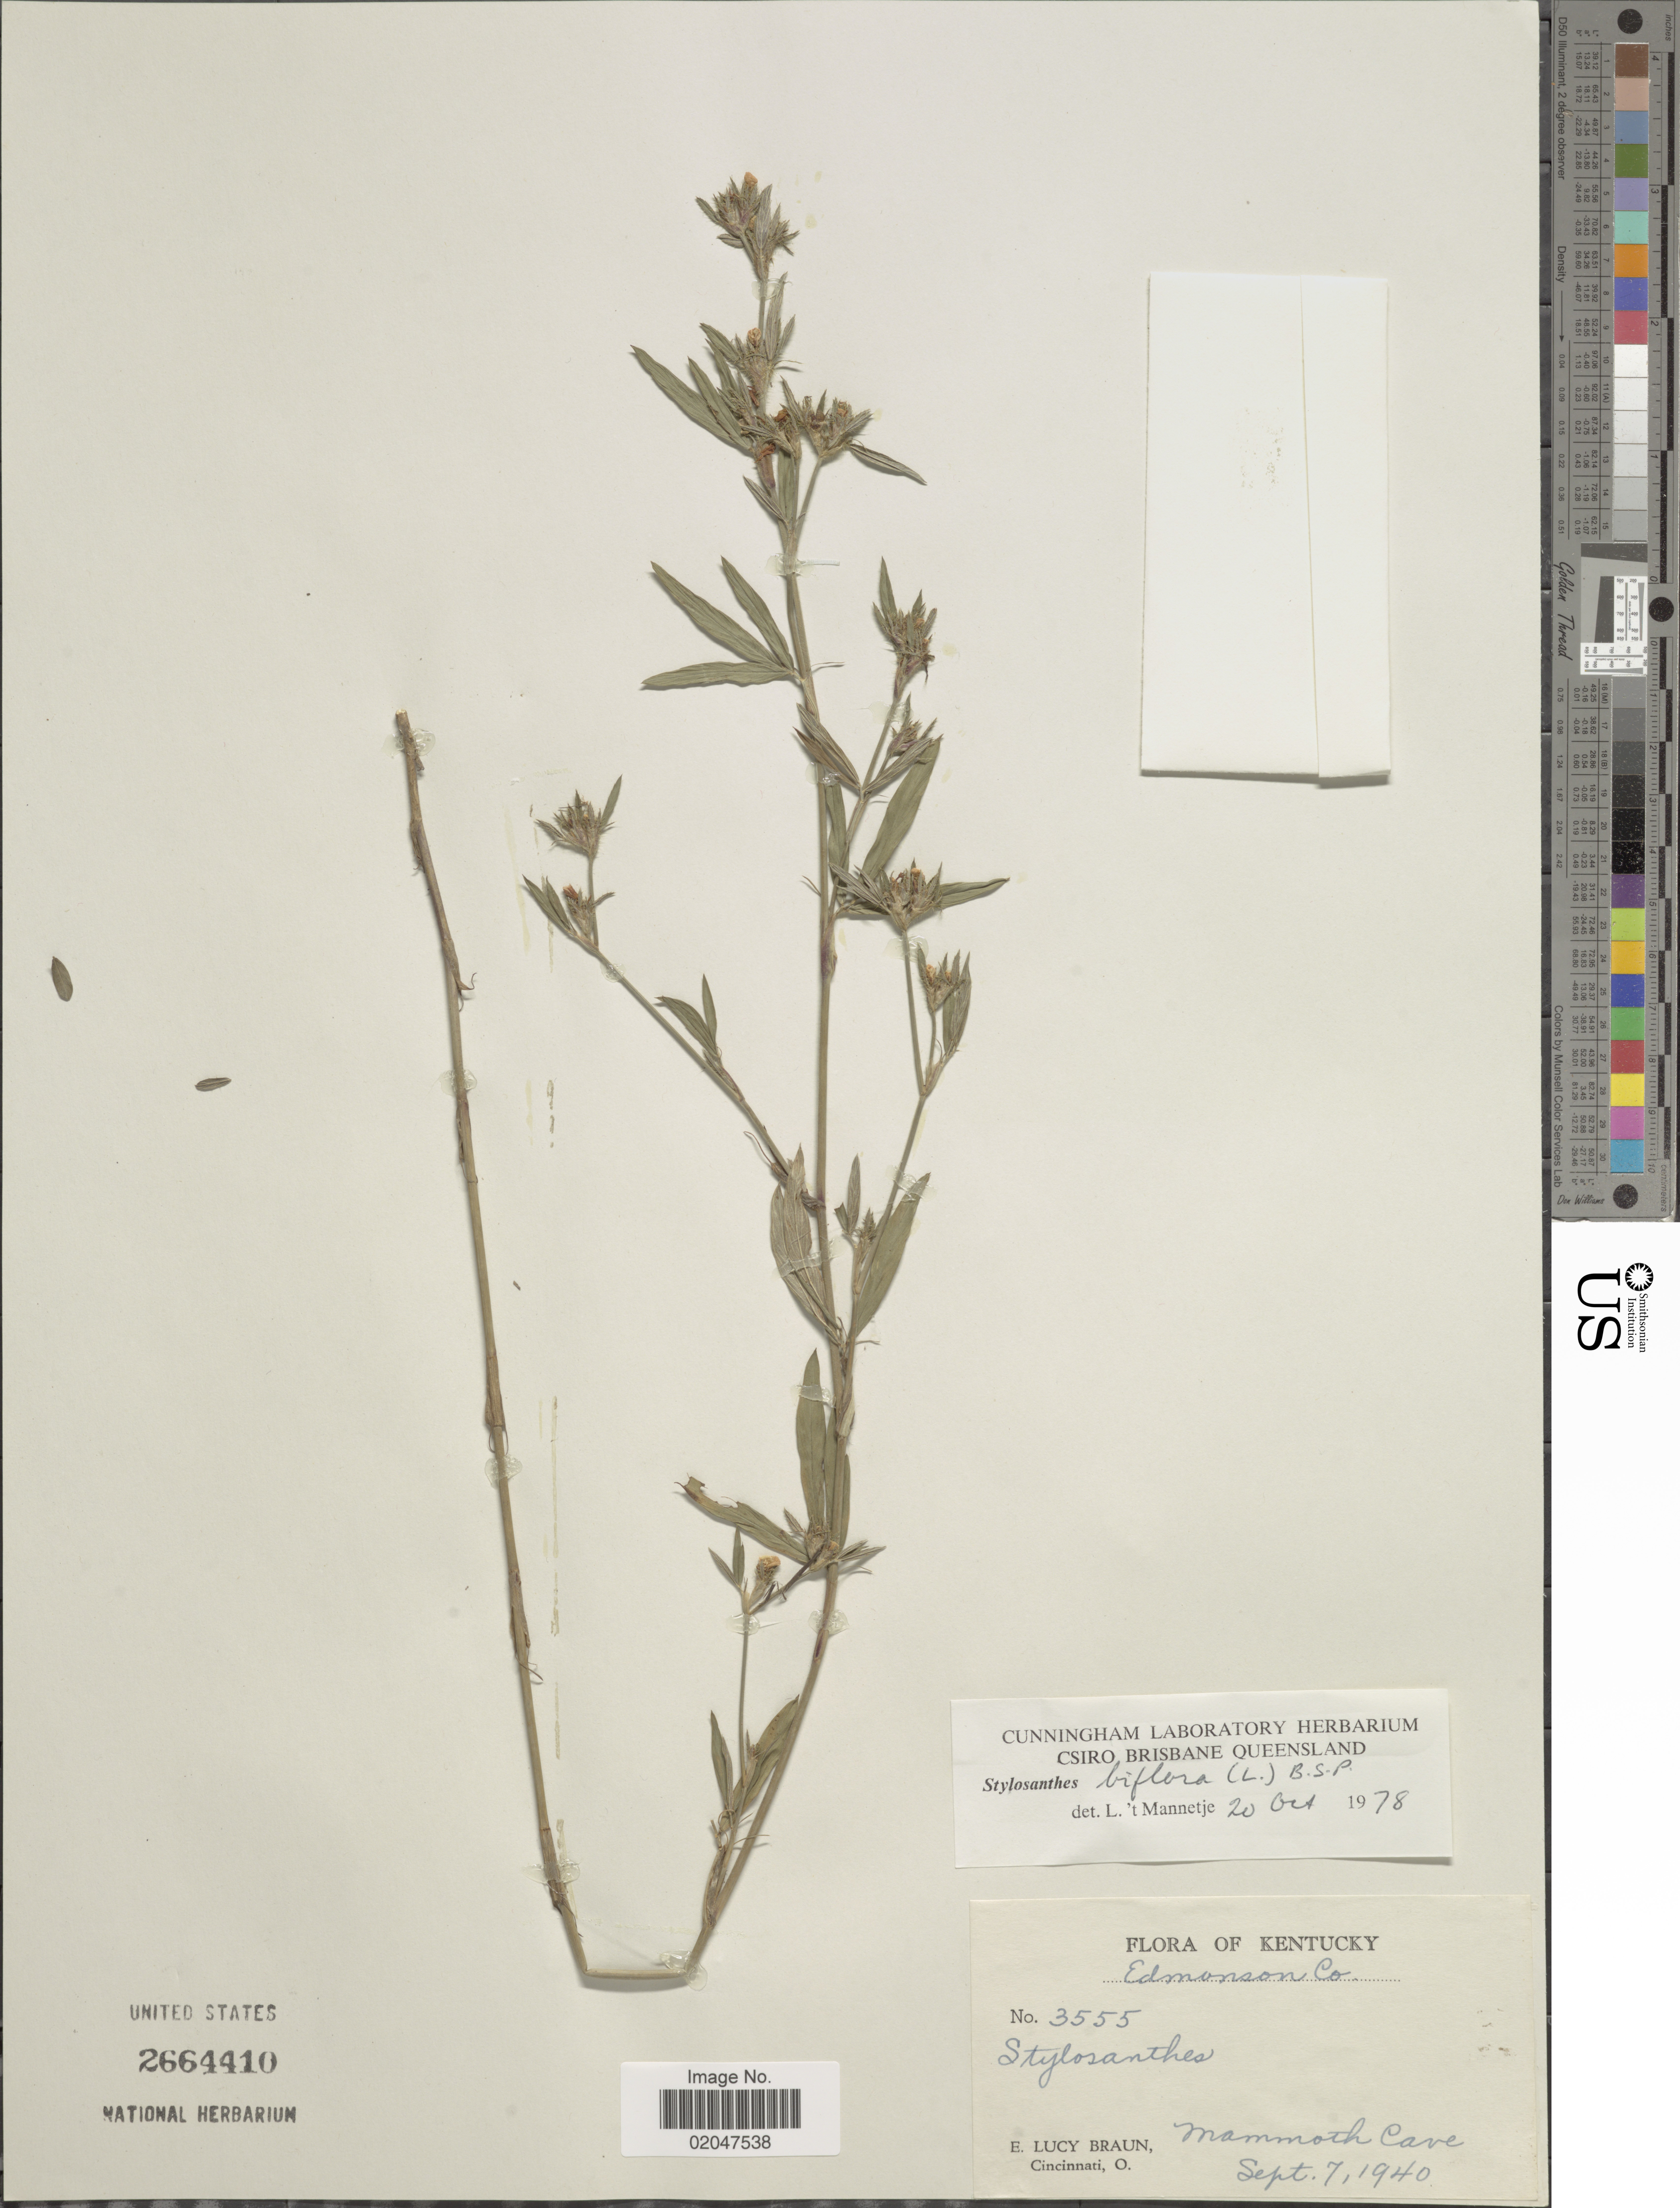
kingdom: Plantae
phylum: Tracheophyta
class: Magnoliopsida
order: Fabales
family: Fabaceae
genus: Stylosanthes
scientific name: Stylosanthes biflora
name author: (L.) Britton et al.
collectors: E. L. Braun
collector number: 3555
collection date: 1940-09-07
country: United States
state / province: Kentucky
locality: Edmonson Co. Mammath Cave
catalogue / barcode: US 2664410